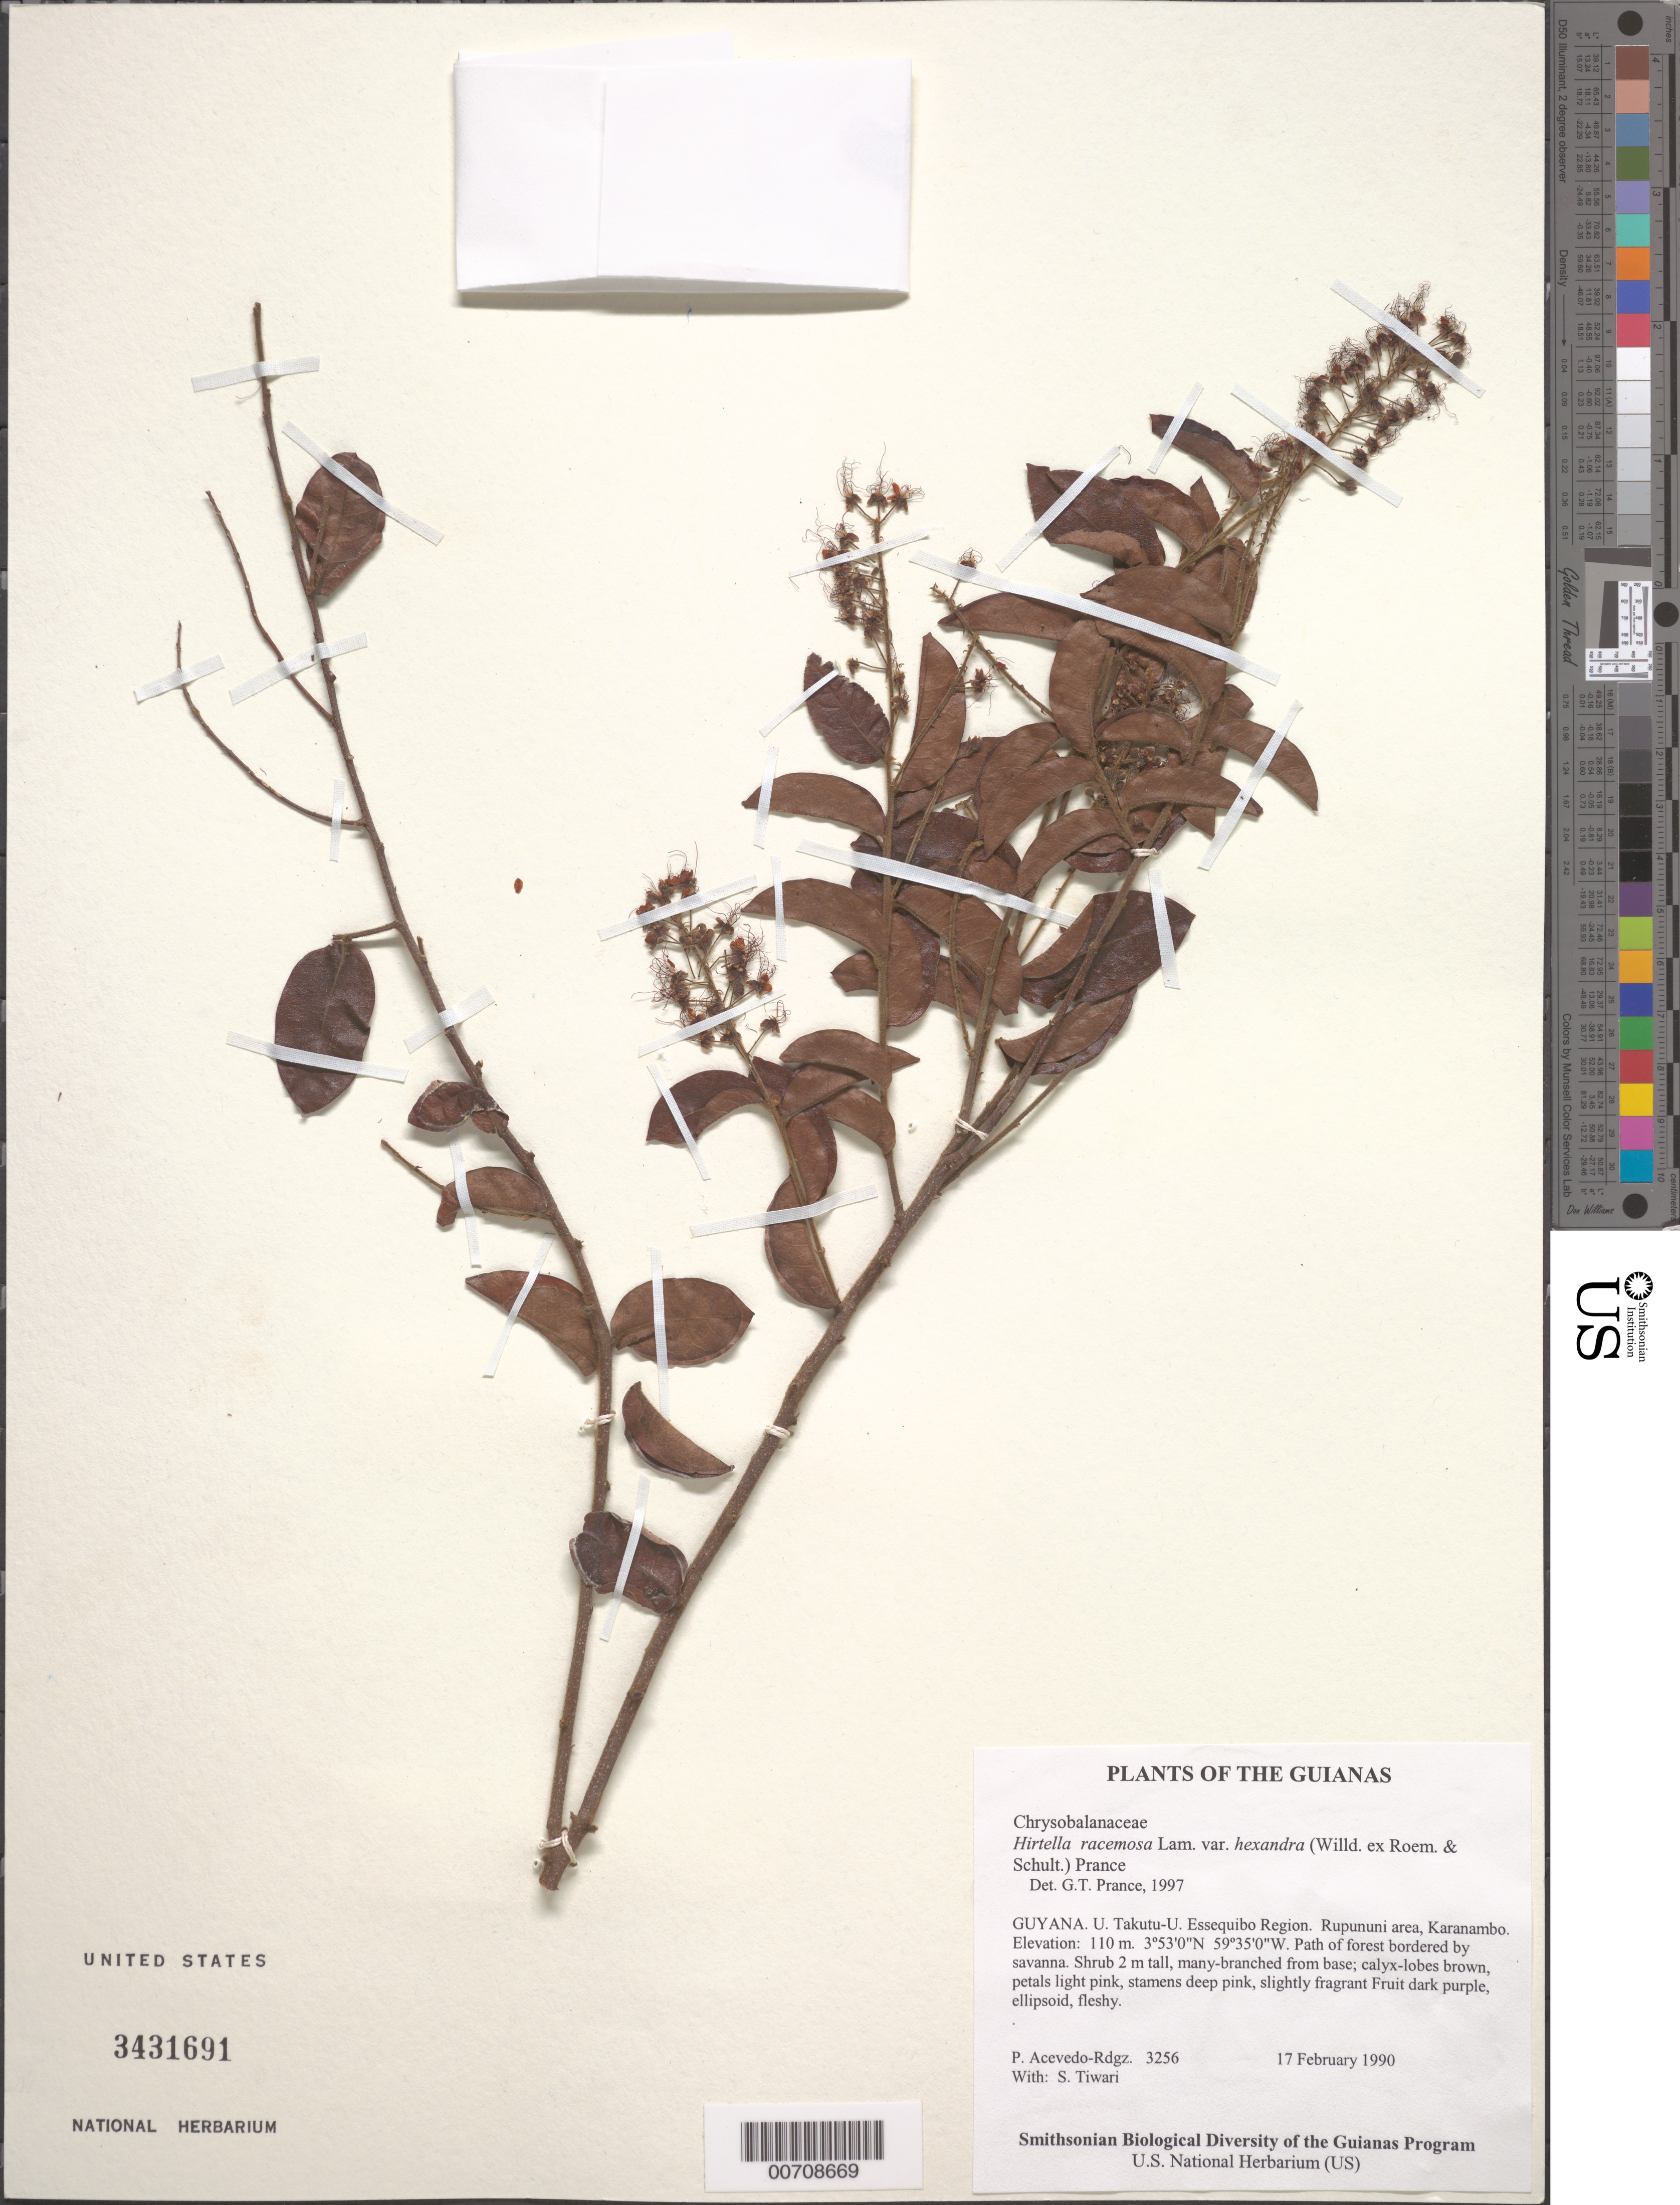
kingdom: Plantae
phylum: Tracheophyta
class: Magnoliopsida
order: Malpighiales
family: Chrysobalanaceae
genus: Hirtella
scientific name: Hirtella racemosa var. hexandra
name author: (Willd. ex Roem. & Schult.) Prance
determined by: Prance, G. T.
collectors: P. Acevedo-Rodr. & S. Tiwari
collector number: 3256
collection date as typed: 17 Feb 1990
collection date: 1990-02-17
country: Guyana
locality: U. Takutu - U. Essequibo. Rupununi area, Karanambo.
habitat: Path of forest bordered by savanna.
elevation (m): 110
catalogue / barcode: US 3431691